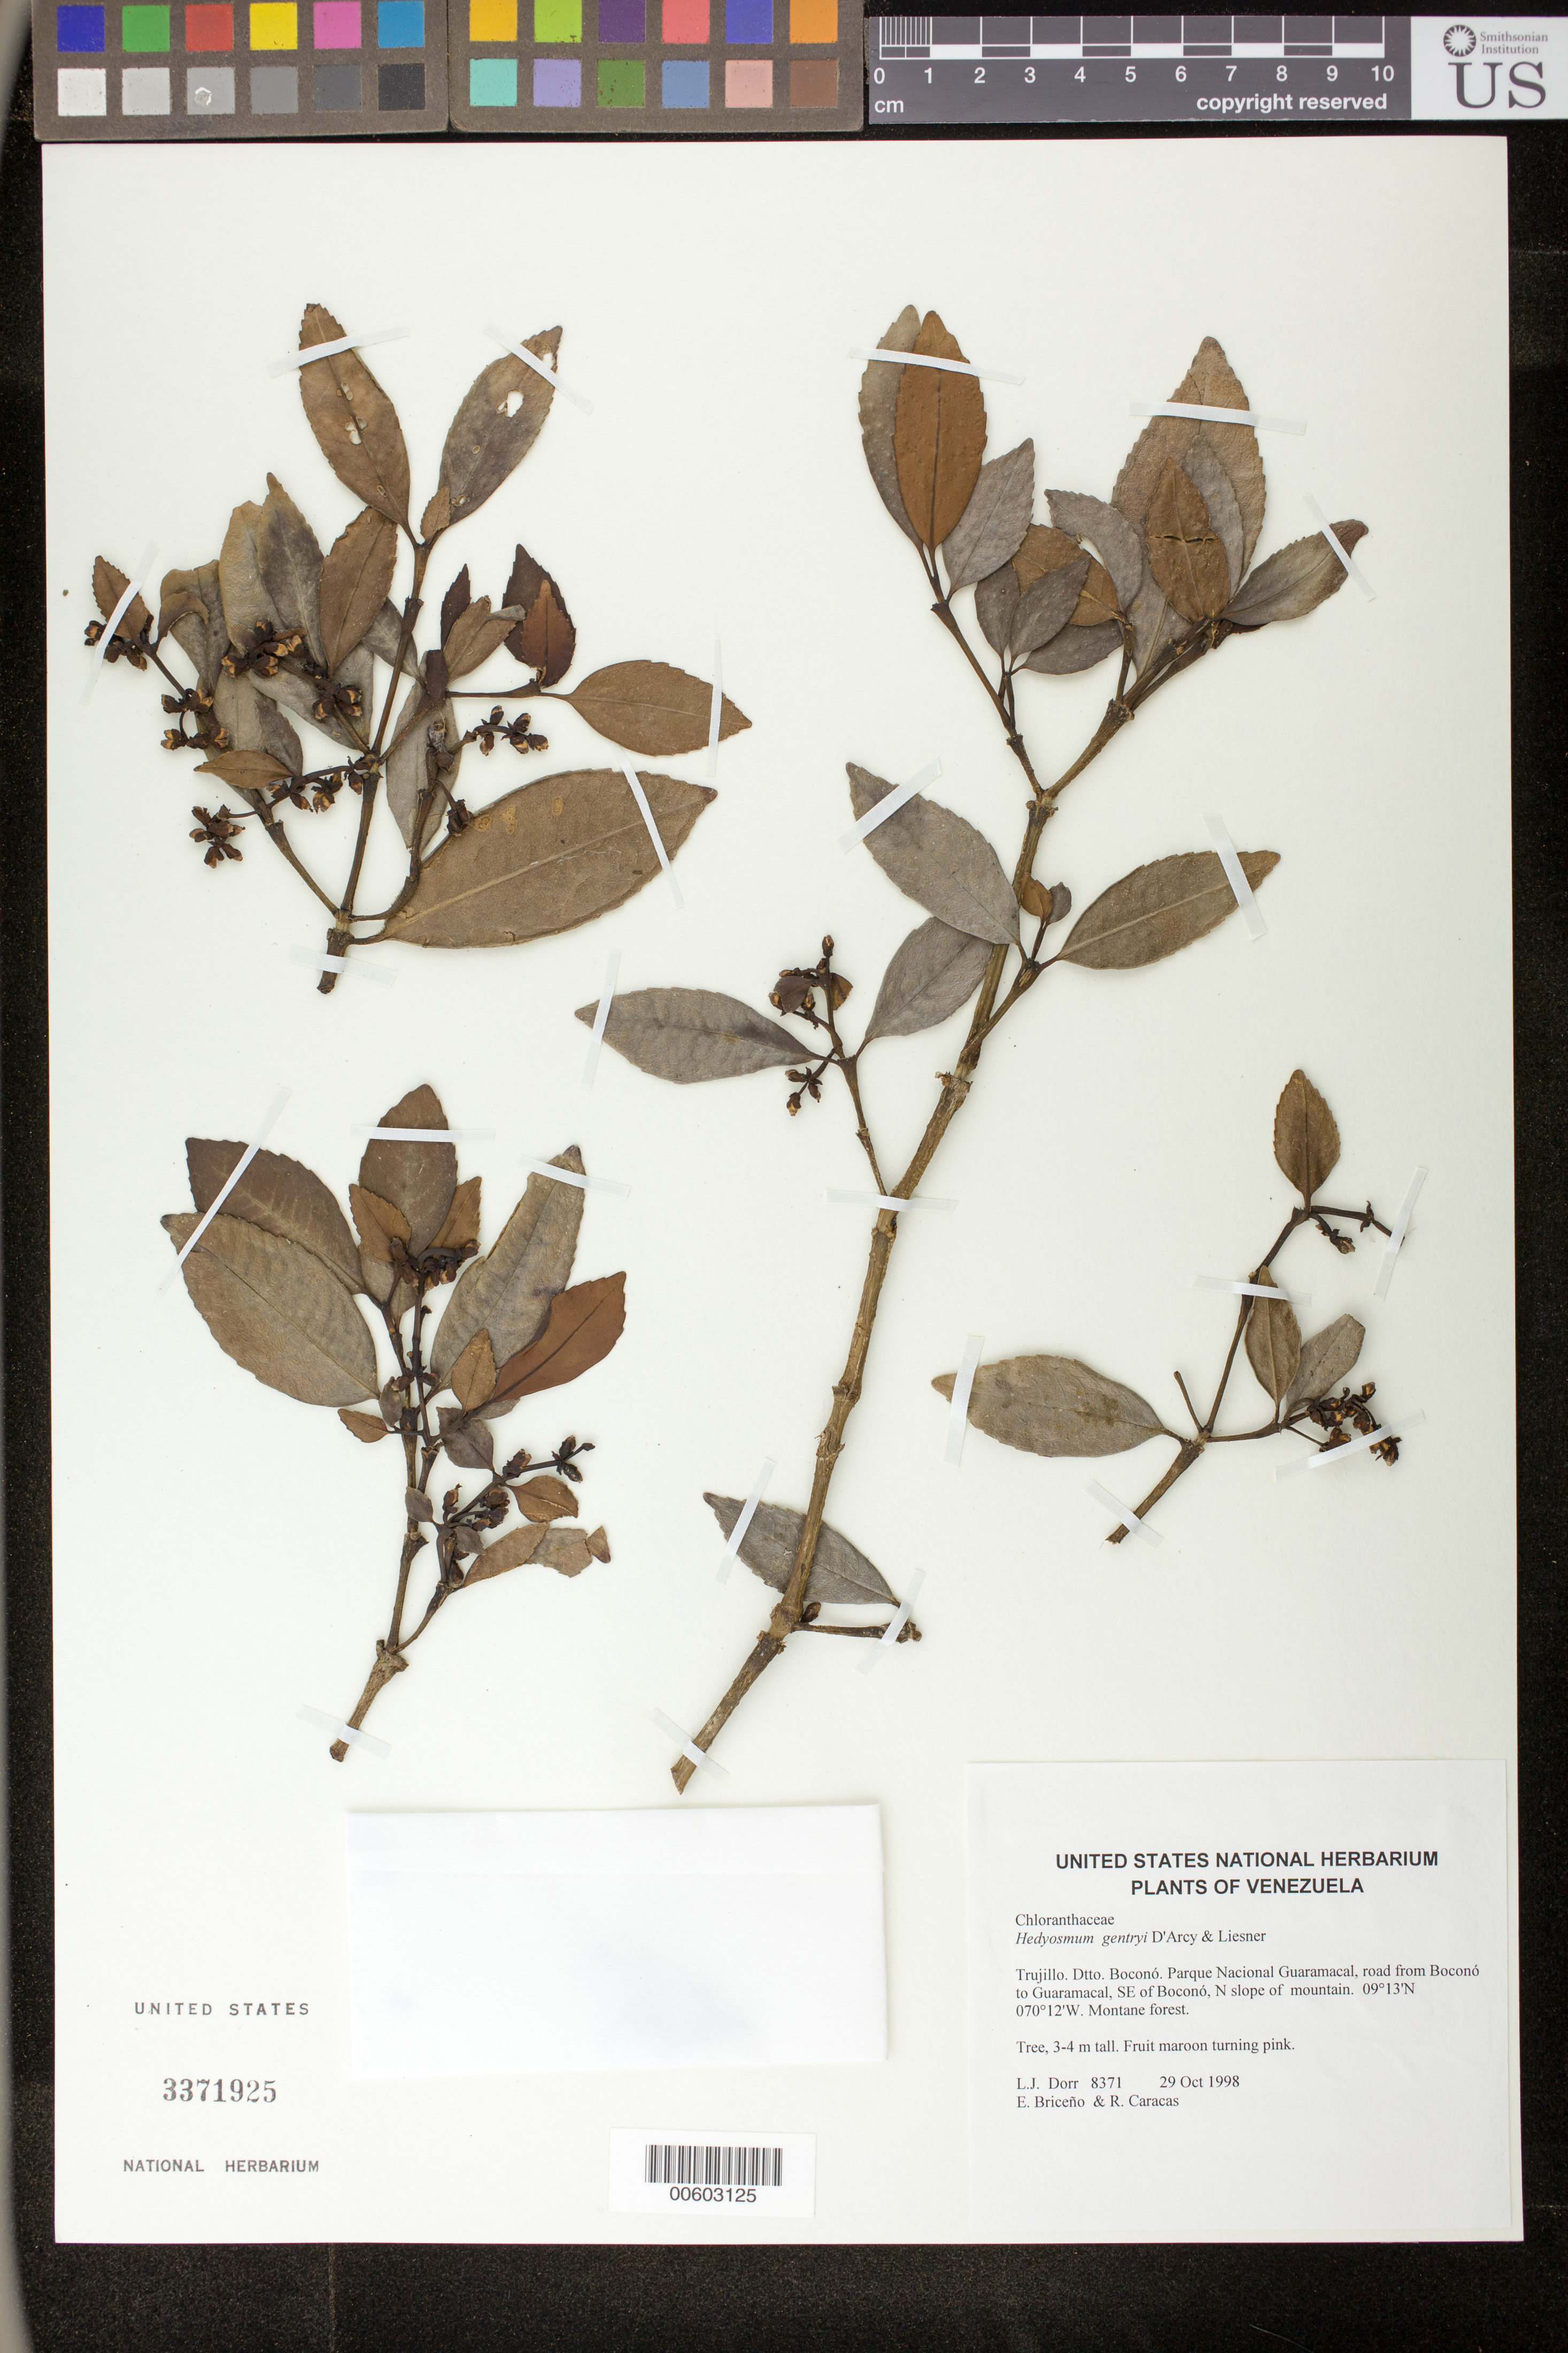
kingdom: Plantae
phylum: Tracheophyta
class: Magnoliopsida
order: Chloranthales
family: Chloranthaceae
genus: Hedyosmum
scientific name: Hedyosmum gentryi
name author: D'Arcy & Liesner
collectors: L. J. Dorr, E. Briceño & R. Caracas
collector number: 8371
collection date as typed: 29 Oct 1998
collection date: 1998-10-29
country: Venezuela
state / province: Trujillo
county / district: Boconó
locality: Parque Nacional Guaramacal, road from Boconó to Guaramacal, SE of Boconó, N slope of mountain.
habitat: Montane forest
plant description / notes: COL, CTES, F, K, PORT, TEX, US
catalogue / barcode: US 3371925